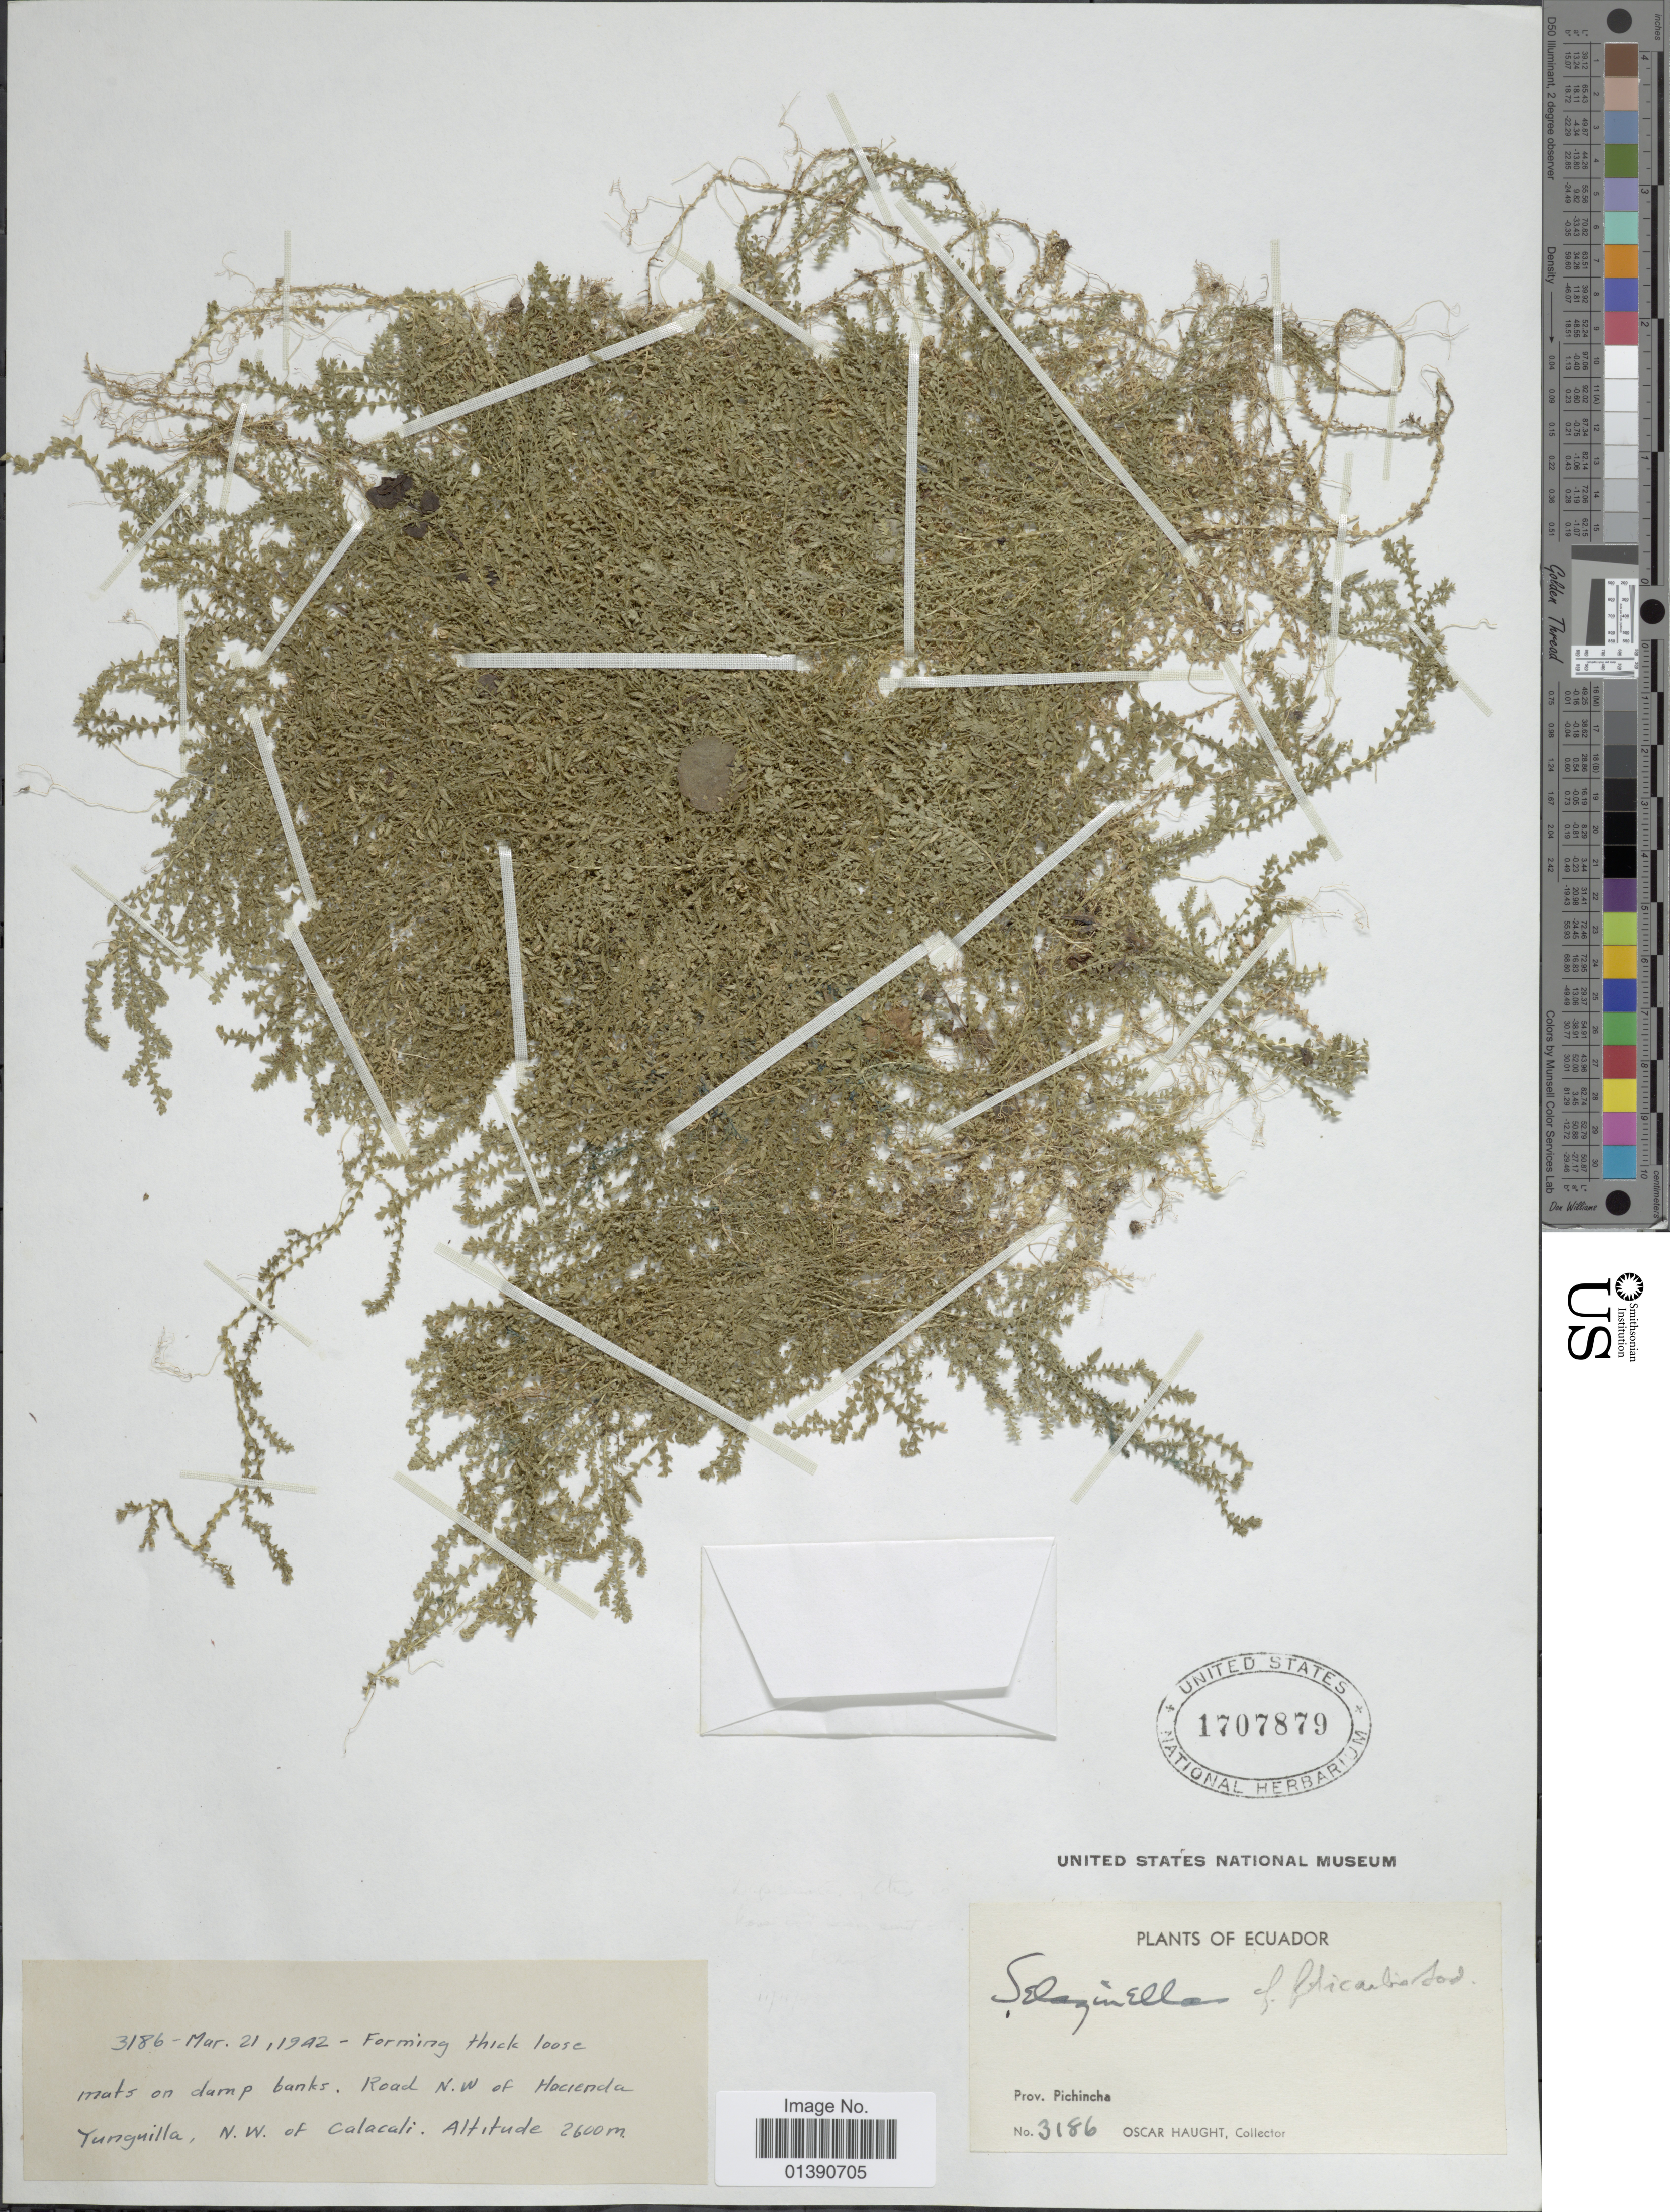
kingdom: Plantae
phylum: Tracheophyta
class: Lycopodiopsida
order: Selaginellales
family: Selaginellaceae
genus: Selaginella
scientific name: Selaginella filicaulis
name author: Sodiro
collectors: O. L. Haught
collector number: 3186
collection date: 1942-03-21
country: Ecuador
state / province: Pichincha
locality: Road N.W. of Hacienda Yunguilla, N.W. of Calacali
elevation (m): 2600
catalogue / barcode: US 1707879